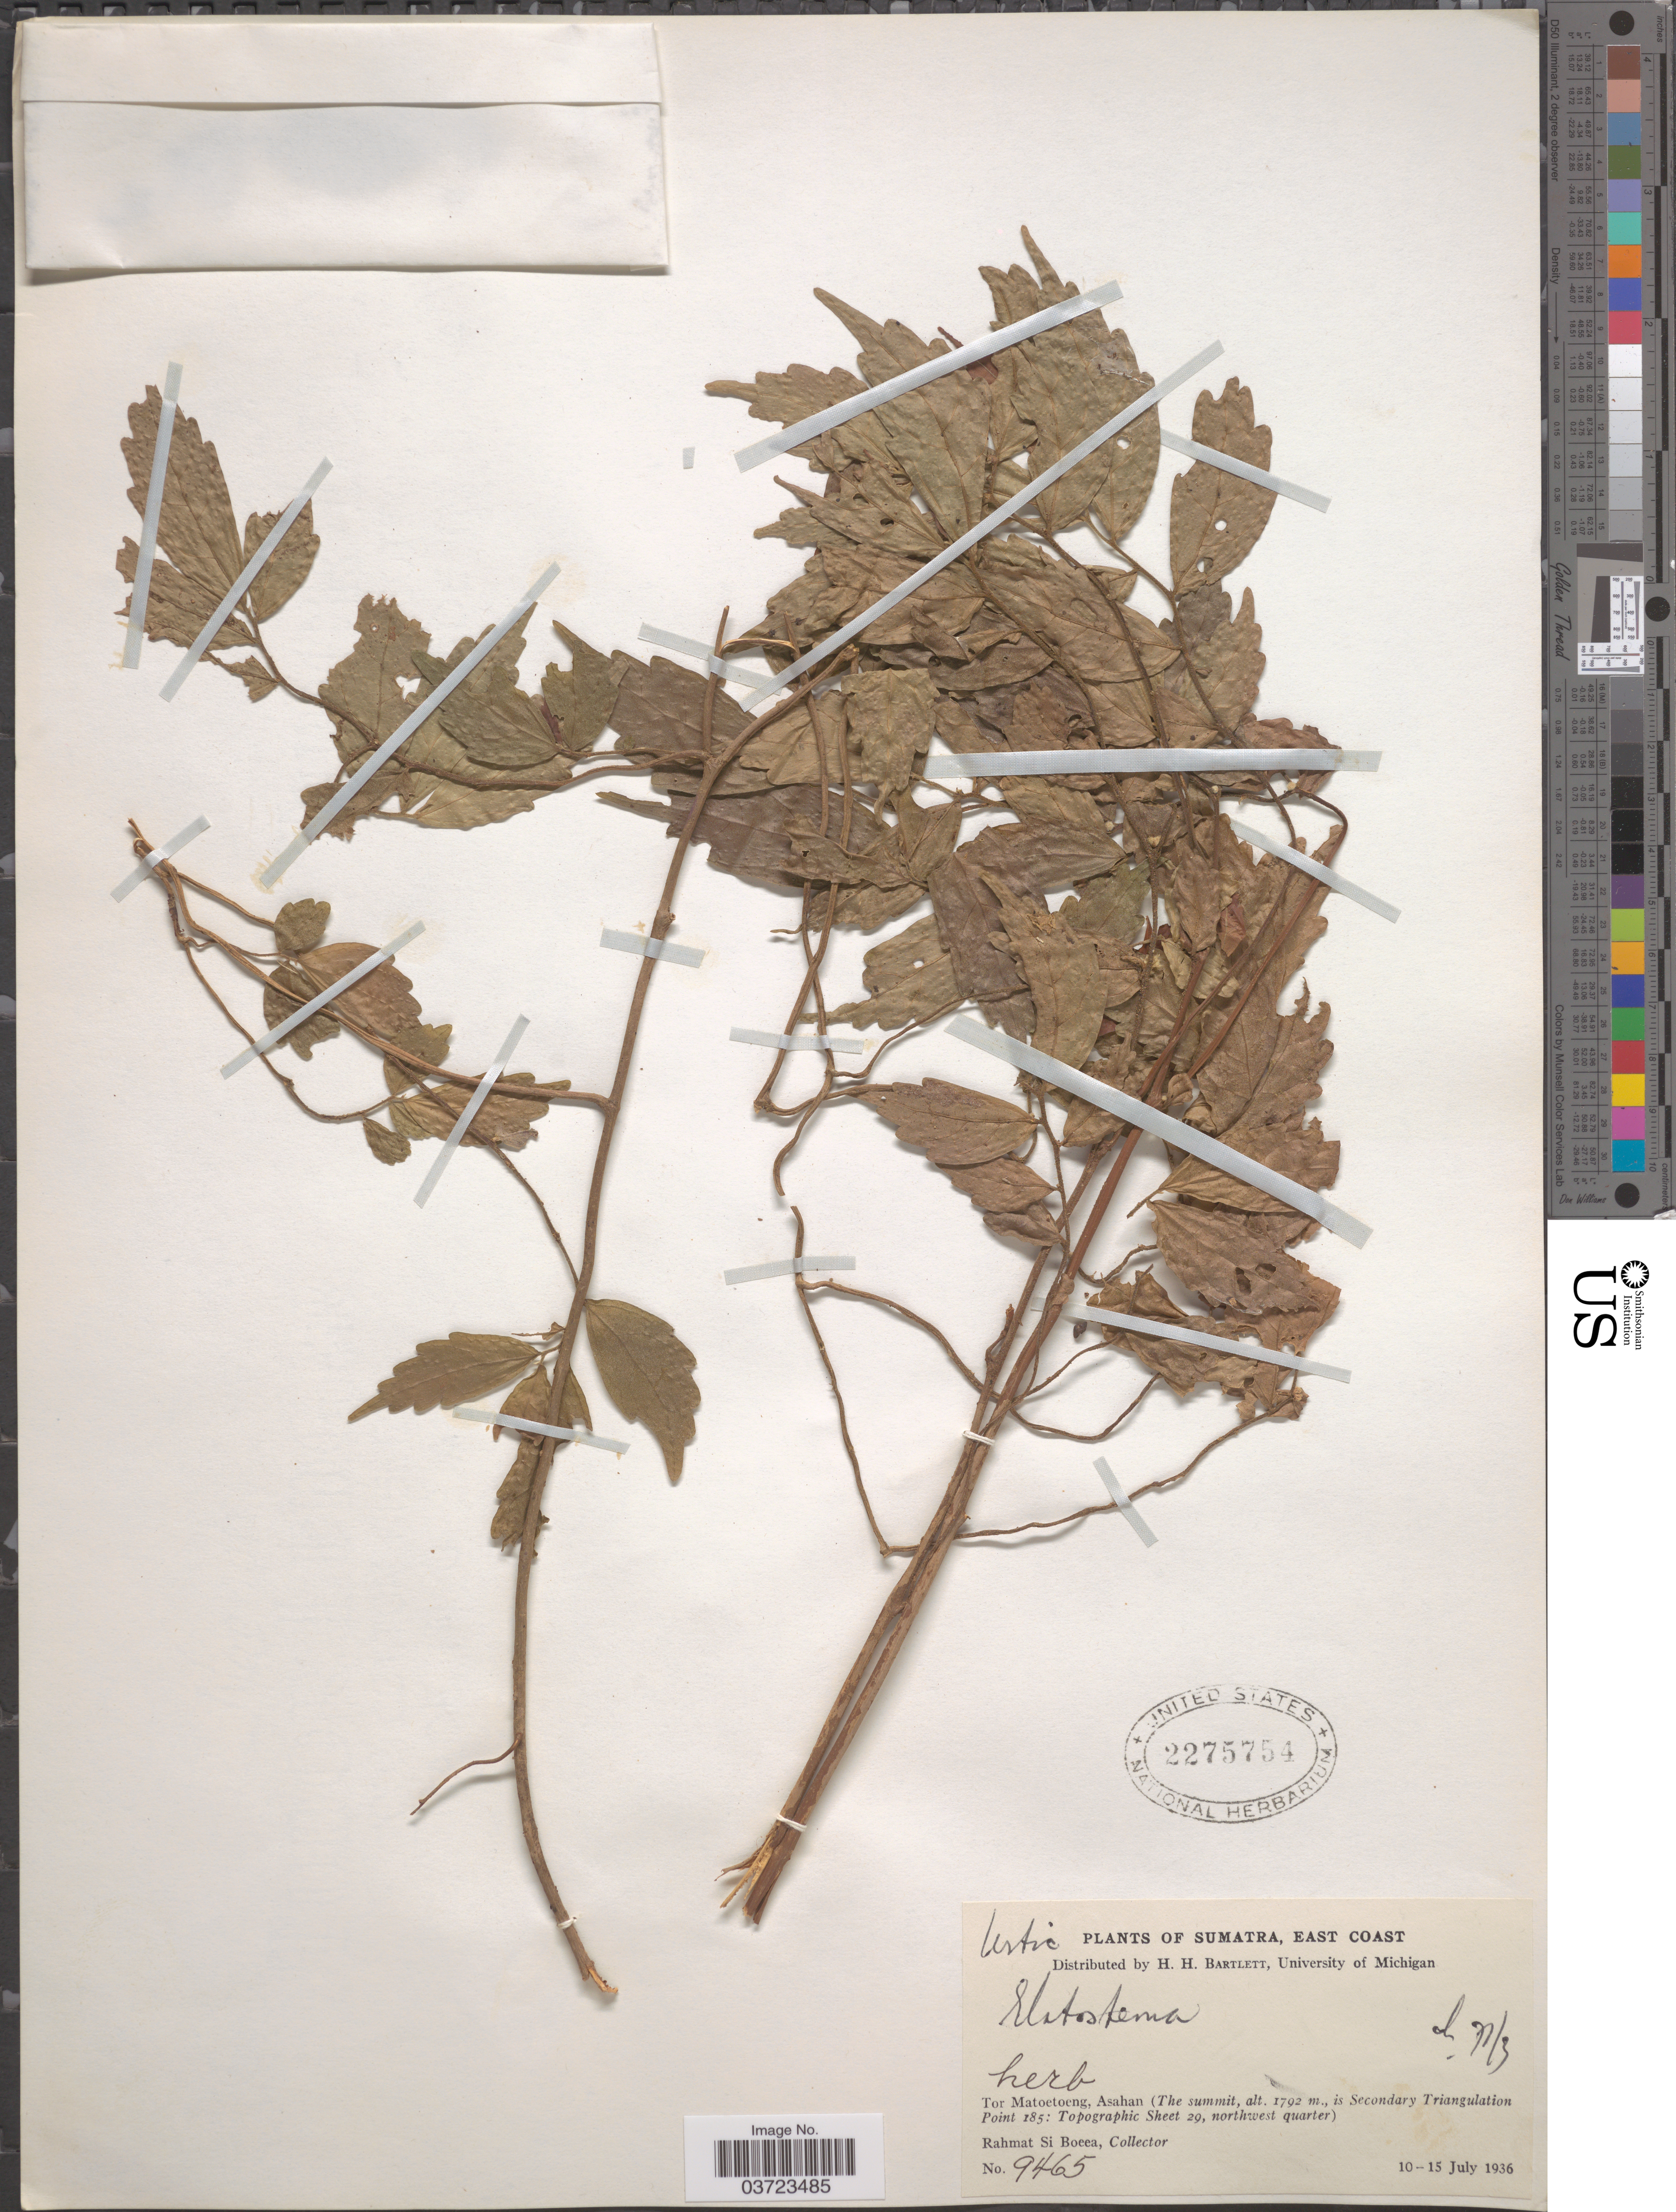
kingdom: Plantae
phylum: Tracheophyta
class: Magnoliopsida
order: Rosales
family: Urticaceae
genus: Elatostema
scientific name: Elatostema sp.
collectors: Rahmat Si Boeea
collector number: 9465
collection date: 1936-07-10/1936-07-15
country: Indonesia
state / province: Sumatra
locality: East Coast. Tor Matoetoeng, Asahan (The summit, is Secondary Triangulation Point 185: Topographic Sheet 29, northwest quarter).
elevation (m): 1792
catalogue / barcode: US 2275754